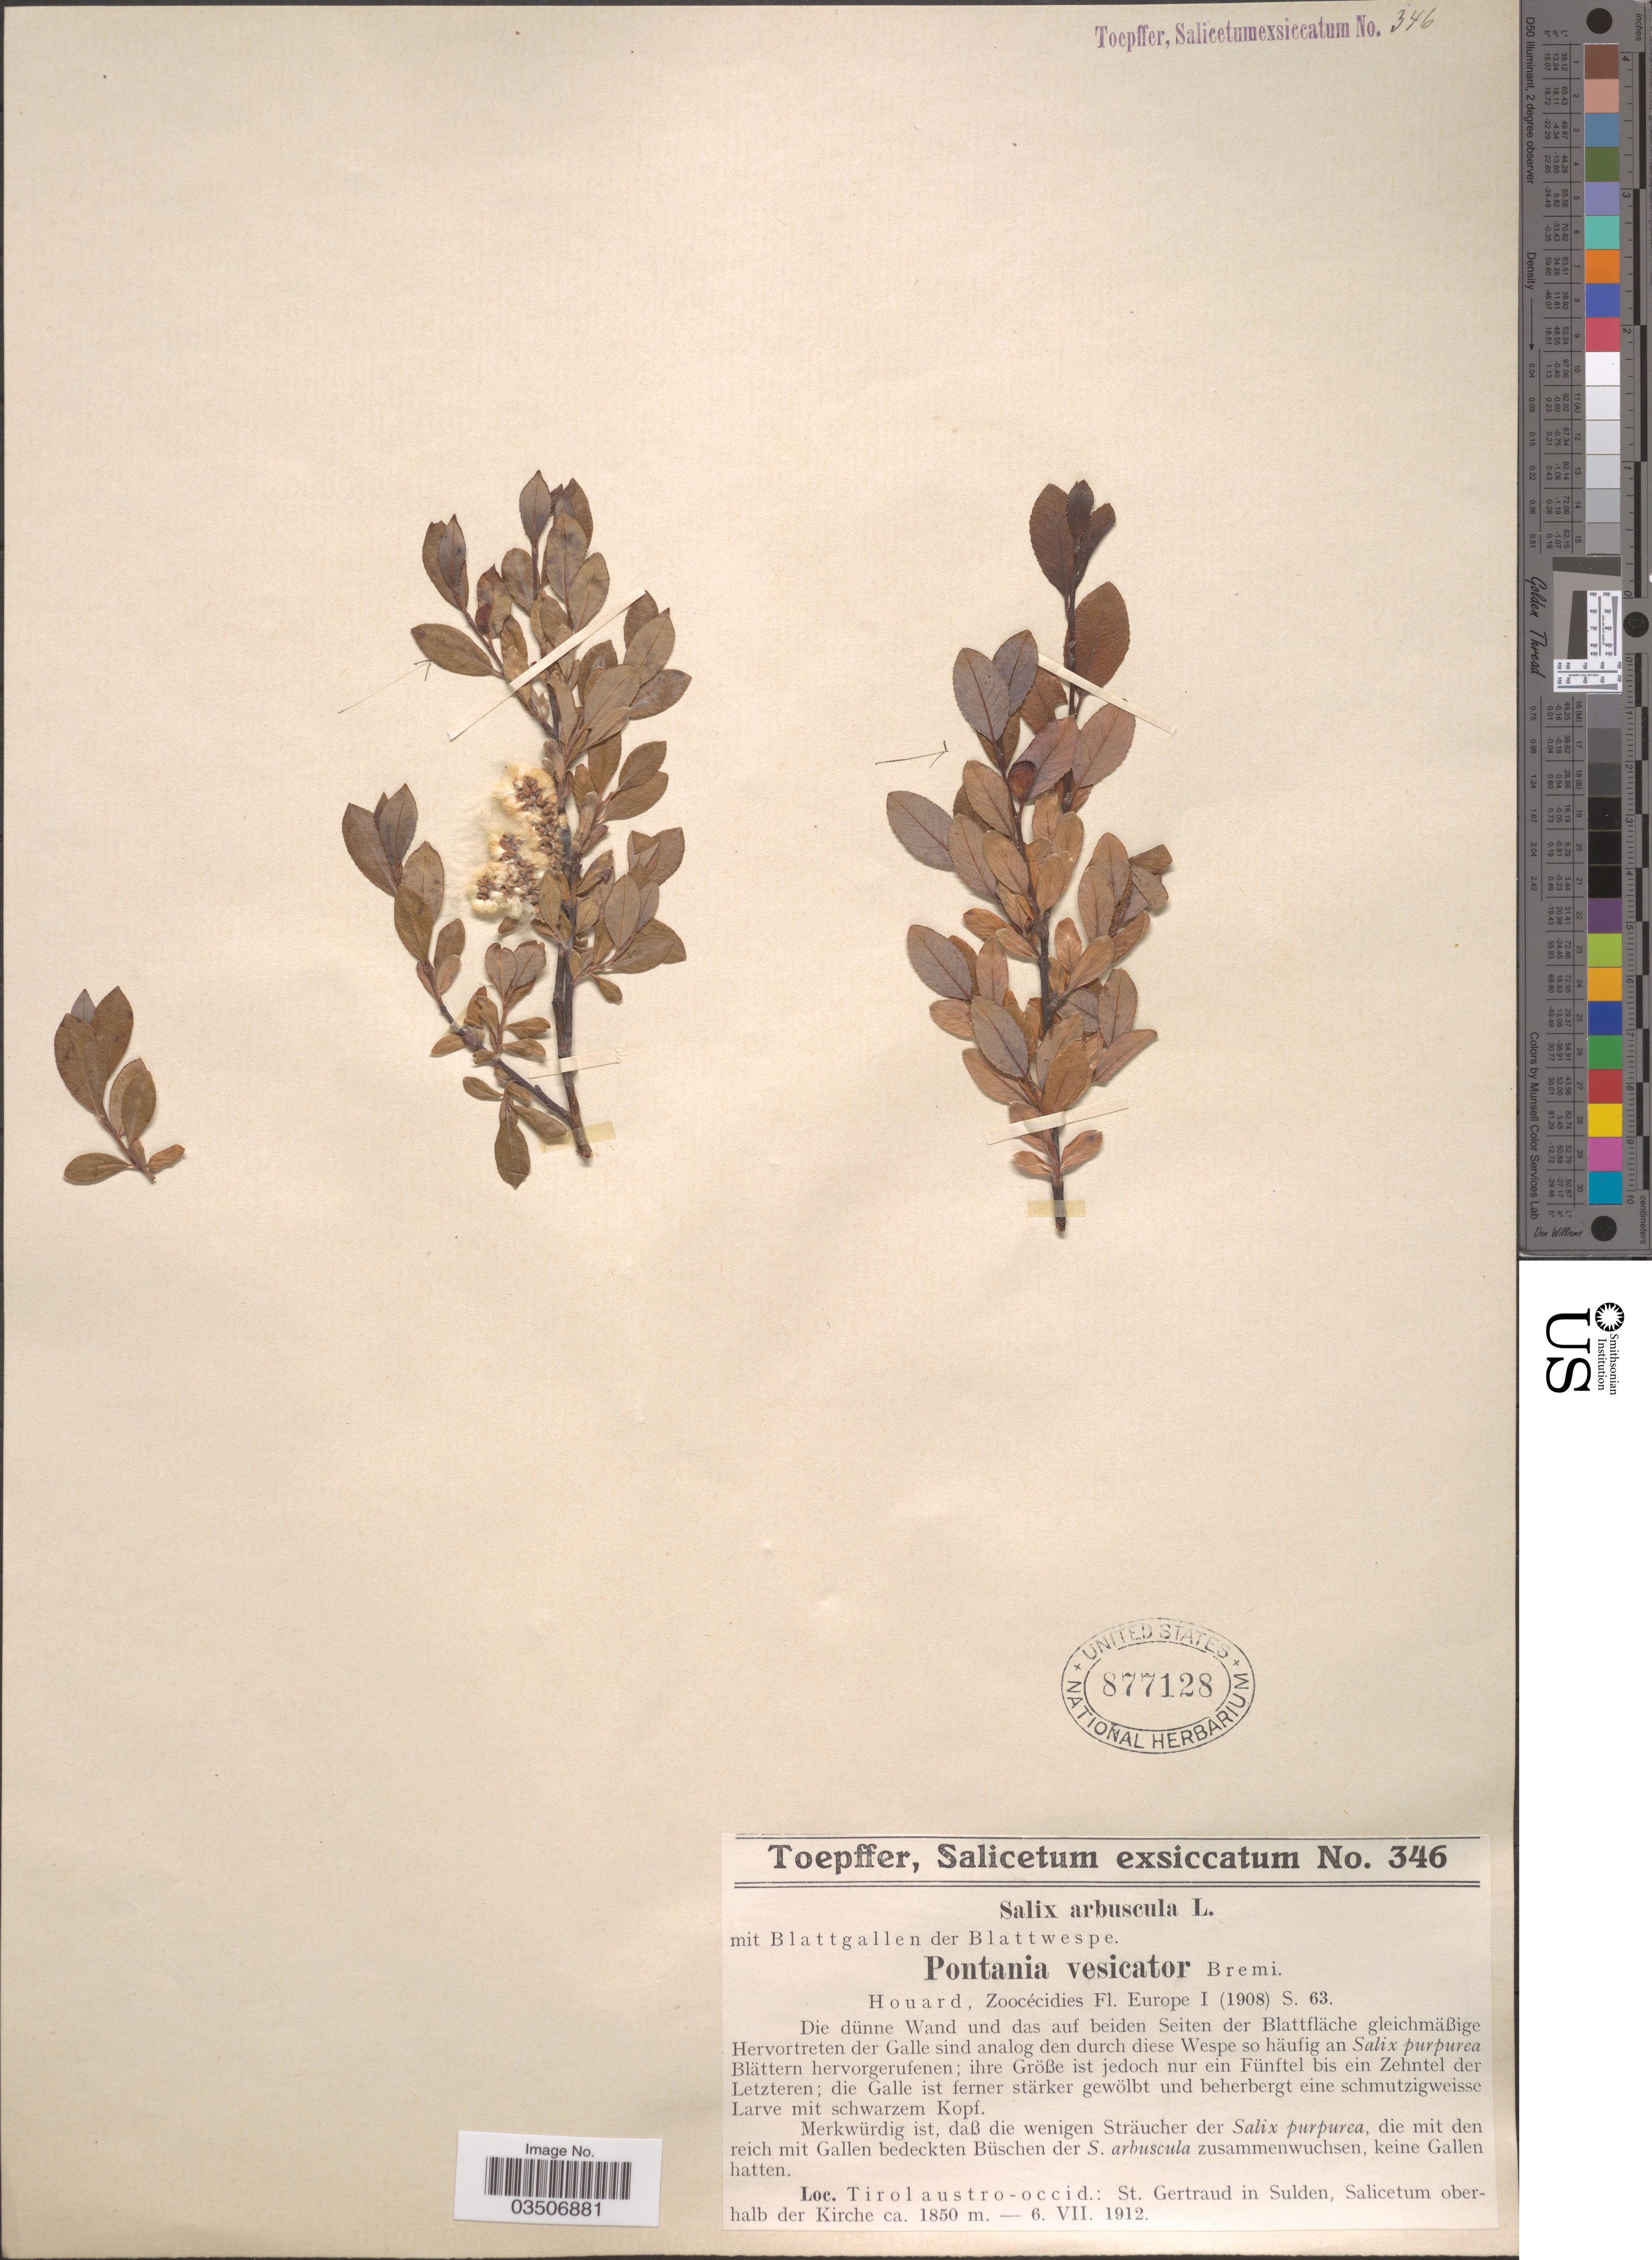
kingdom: Plantae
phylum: Tracheophyta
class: Magnoliopsida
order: Malpighiales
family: Salicaceae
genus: Salix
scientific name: Salix arbuscula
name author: L.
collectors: A. Toepffer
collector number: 346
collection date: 1912-07-06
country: Austria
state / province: Karnten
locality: Tirol austro-occid.: St. Gertraud in Sulden, Salicetum oberhalb de Kirche.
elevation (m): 1850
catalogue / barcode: US 877128